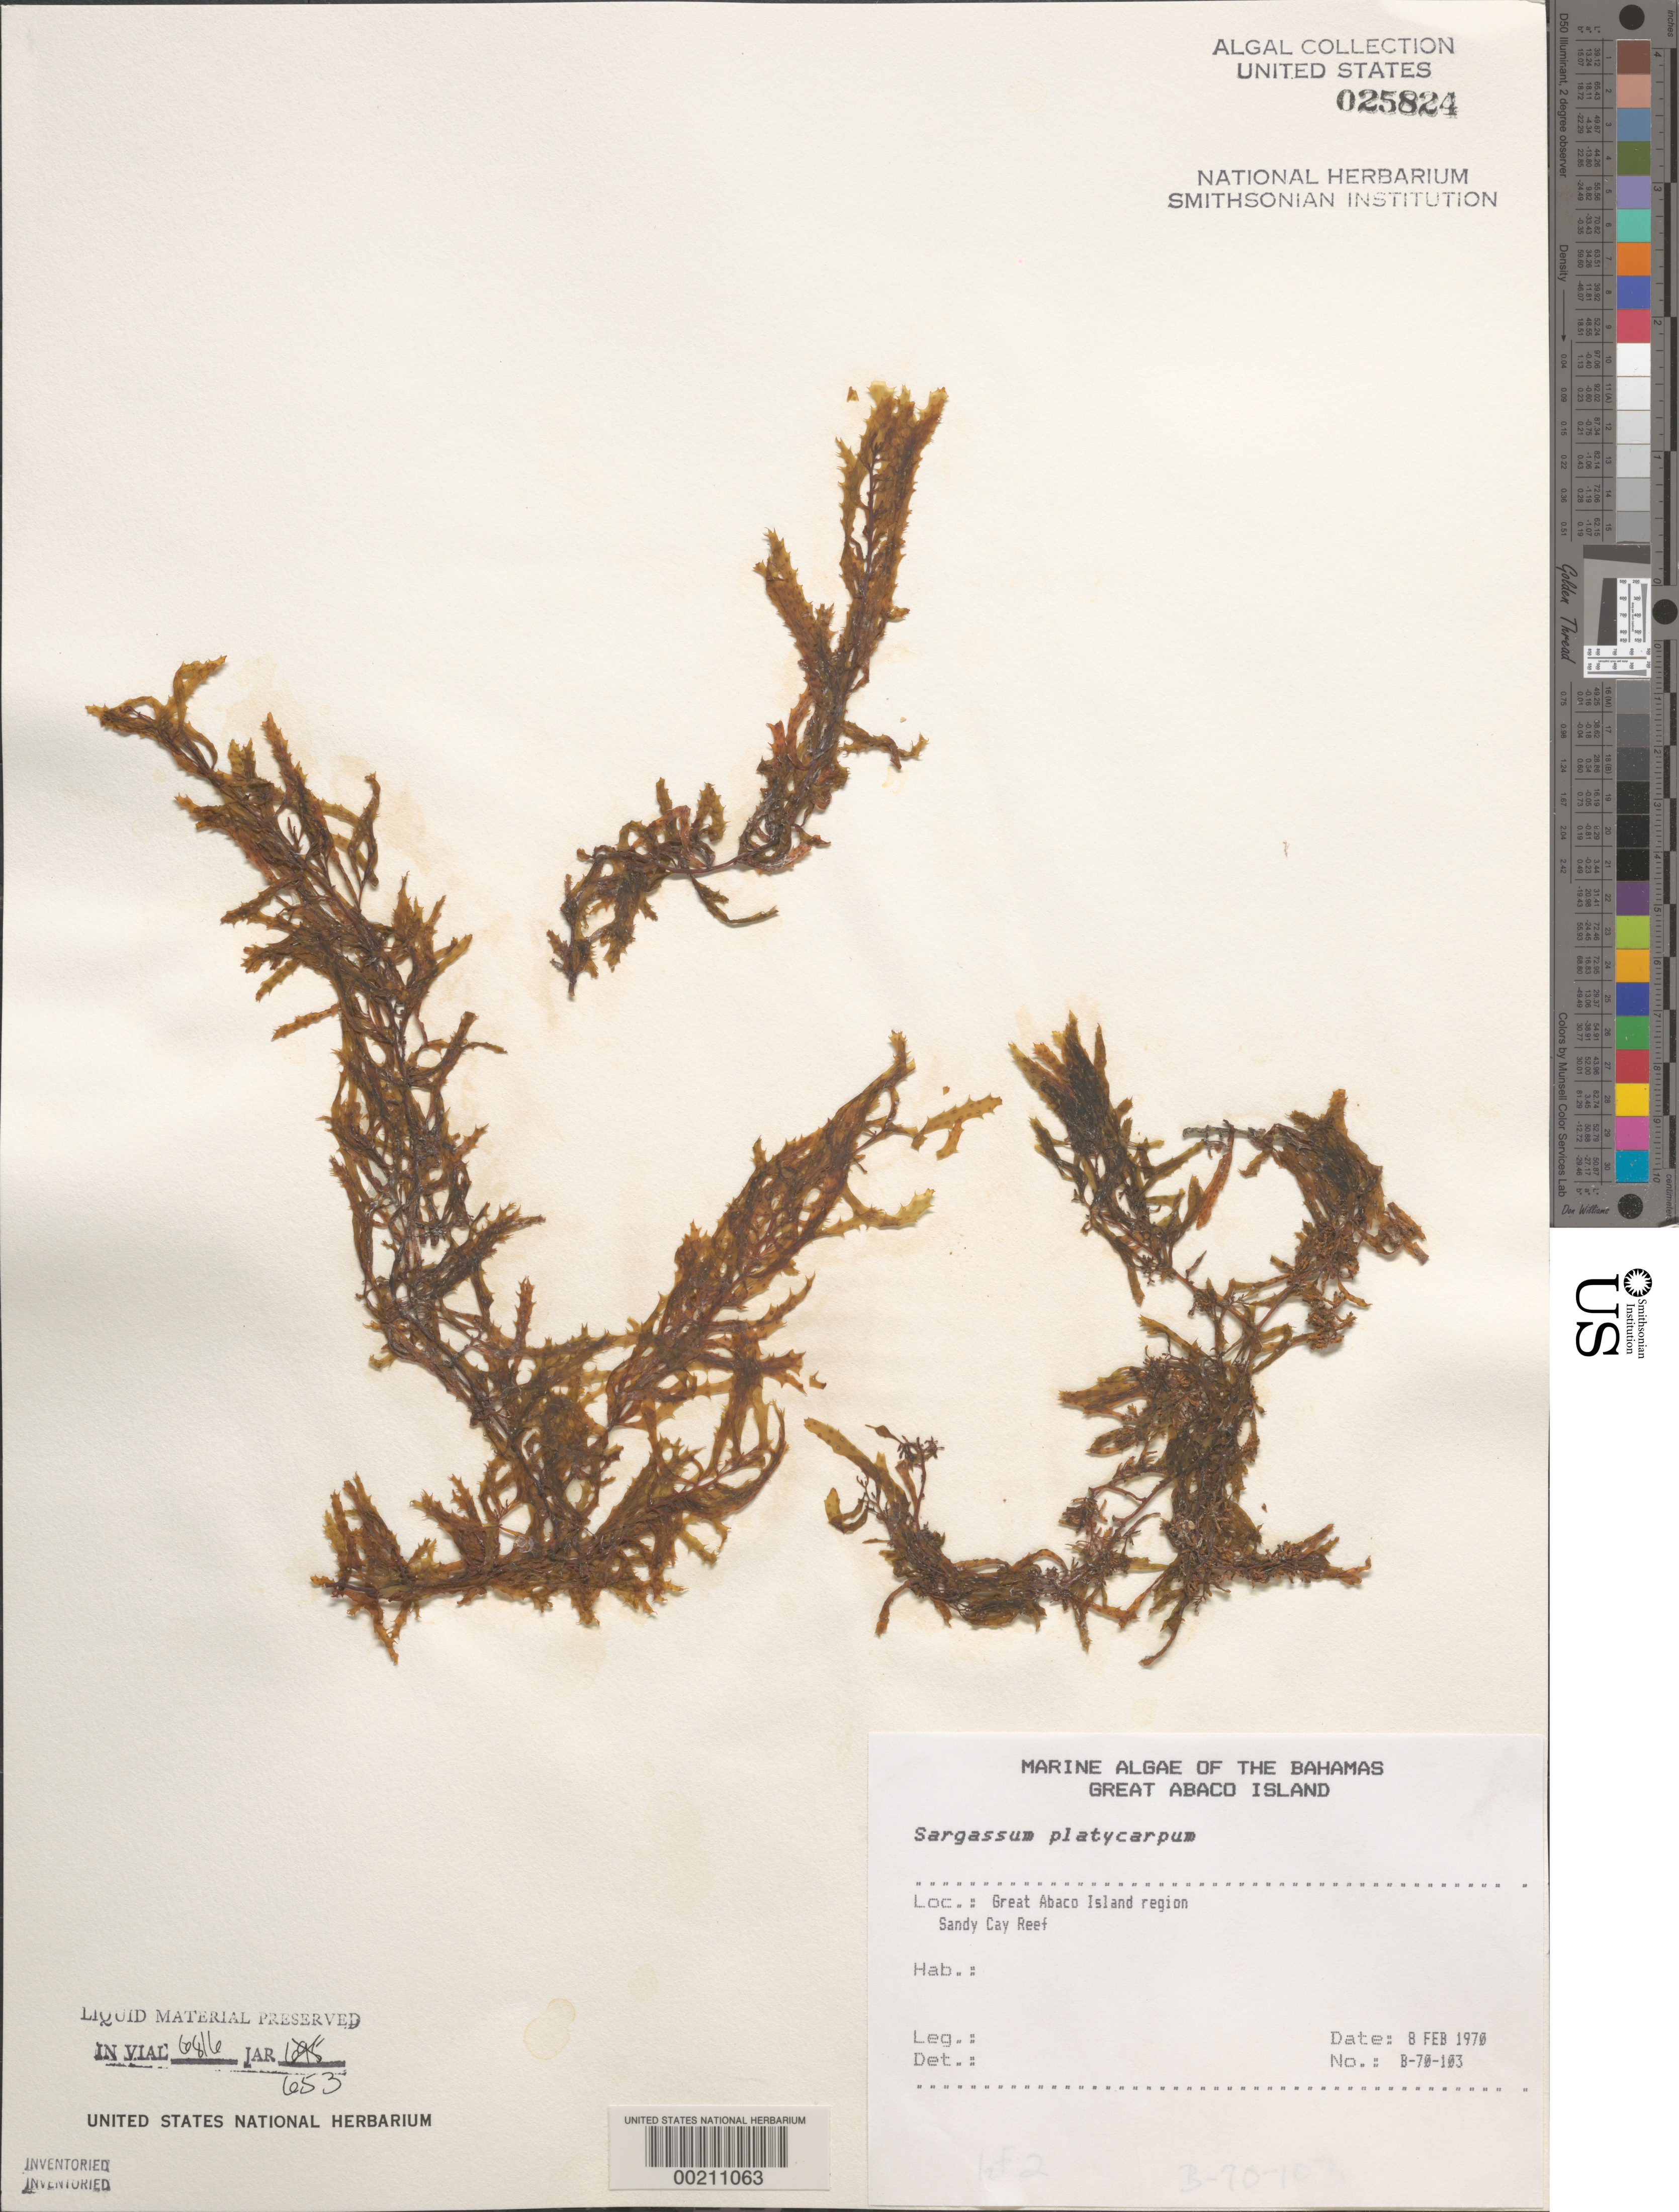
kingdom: Chromista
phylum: Ochrophyta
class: Phaeophyceae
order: Fucales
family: Sargassaceae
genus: Sargassum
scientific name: Sargassum platycarpum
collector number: B-70-103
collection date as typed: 08 Feb 1970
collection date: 1970-02-08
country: Bahamas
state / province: Abaco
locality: Sandy cay reef, great abaco island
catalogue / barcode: US 25824